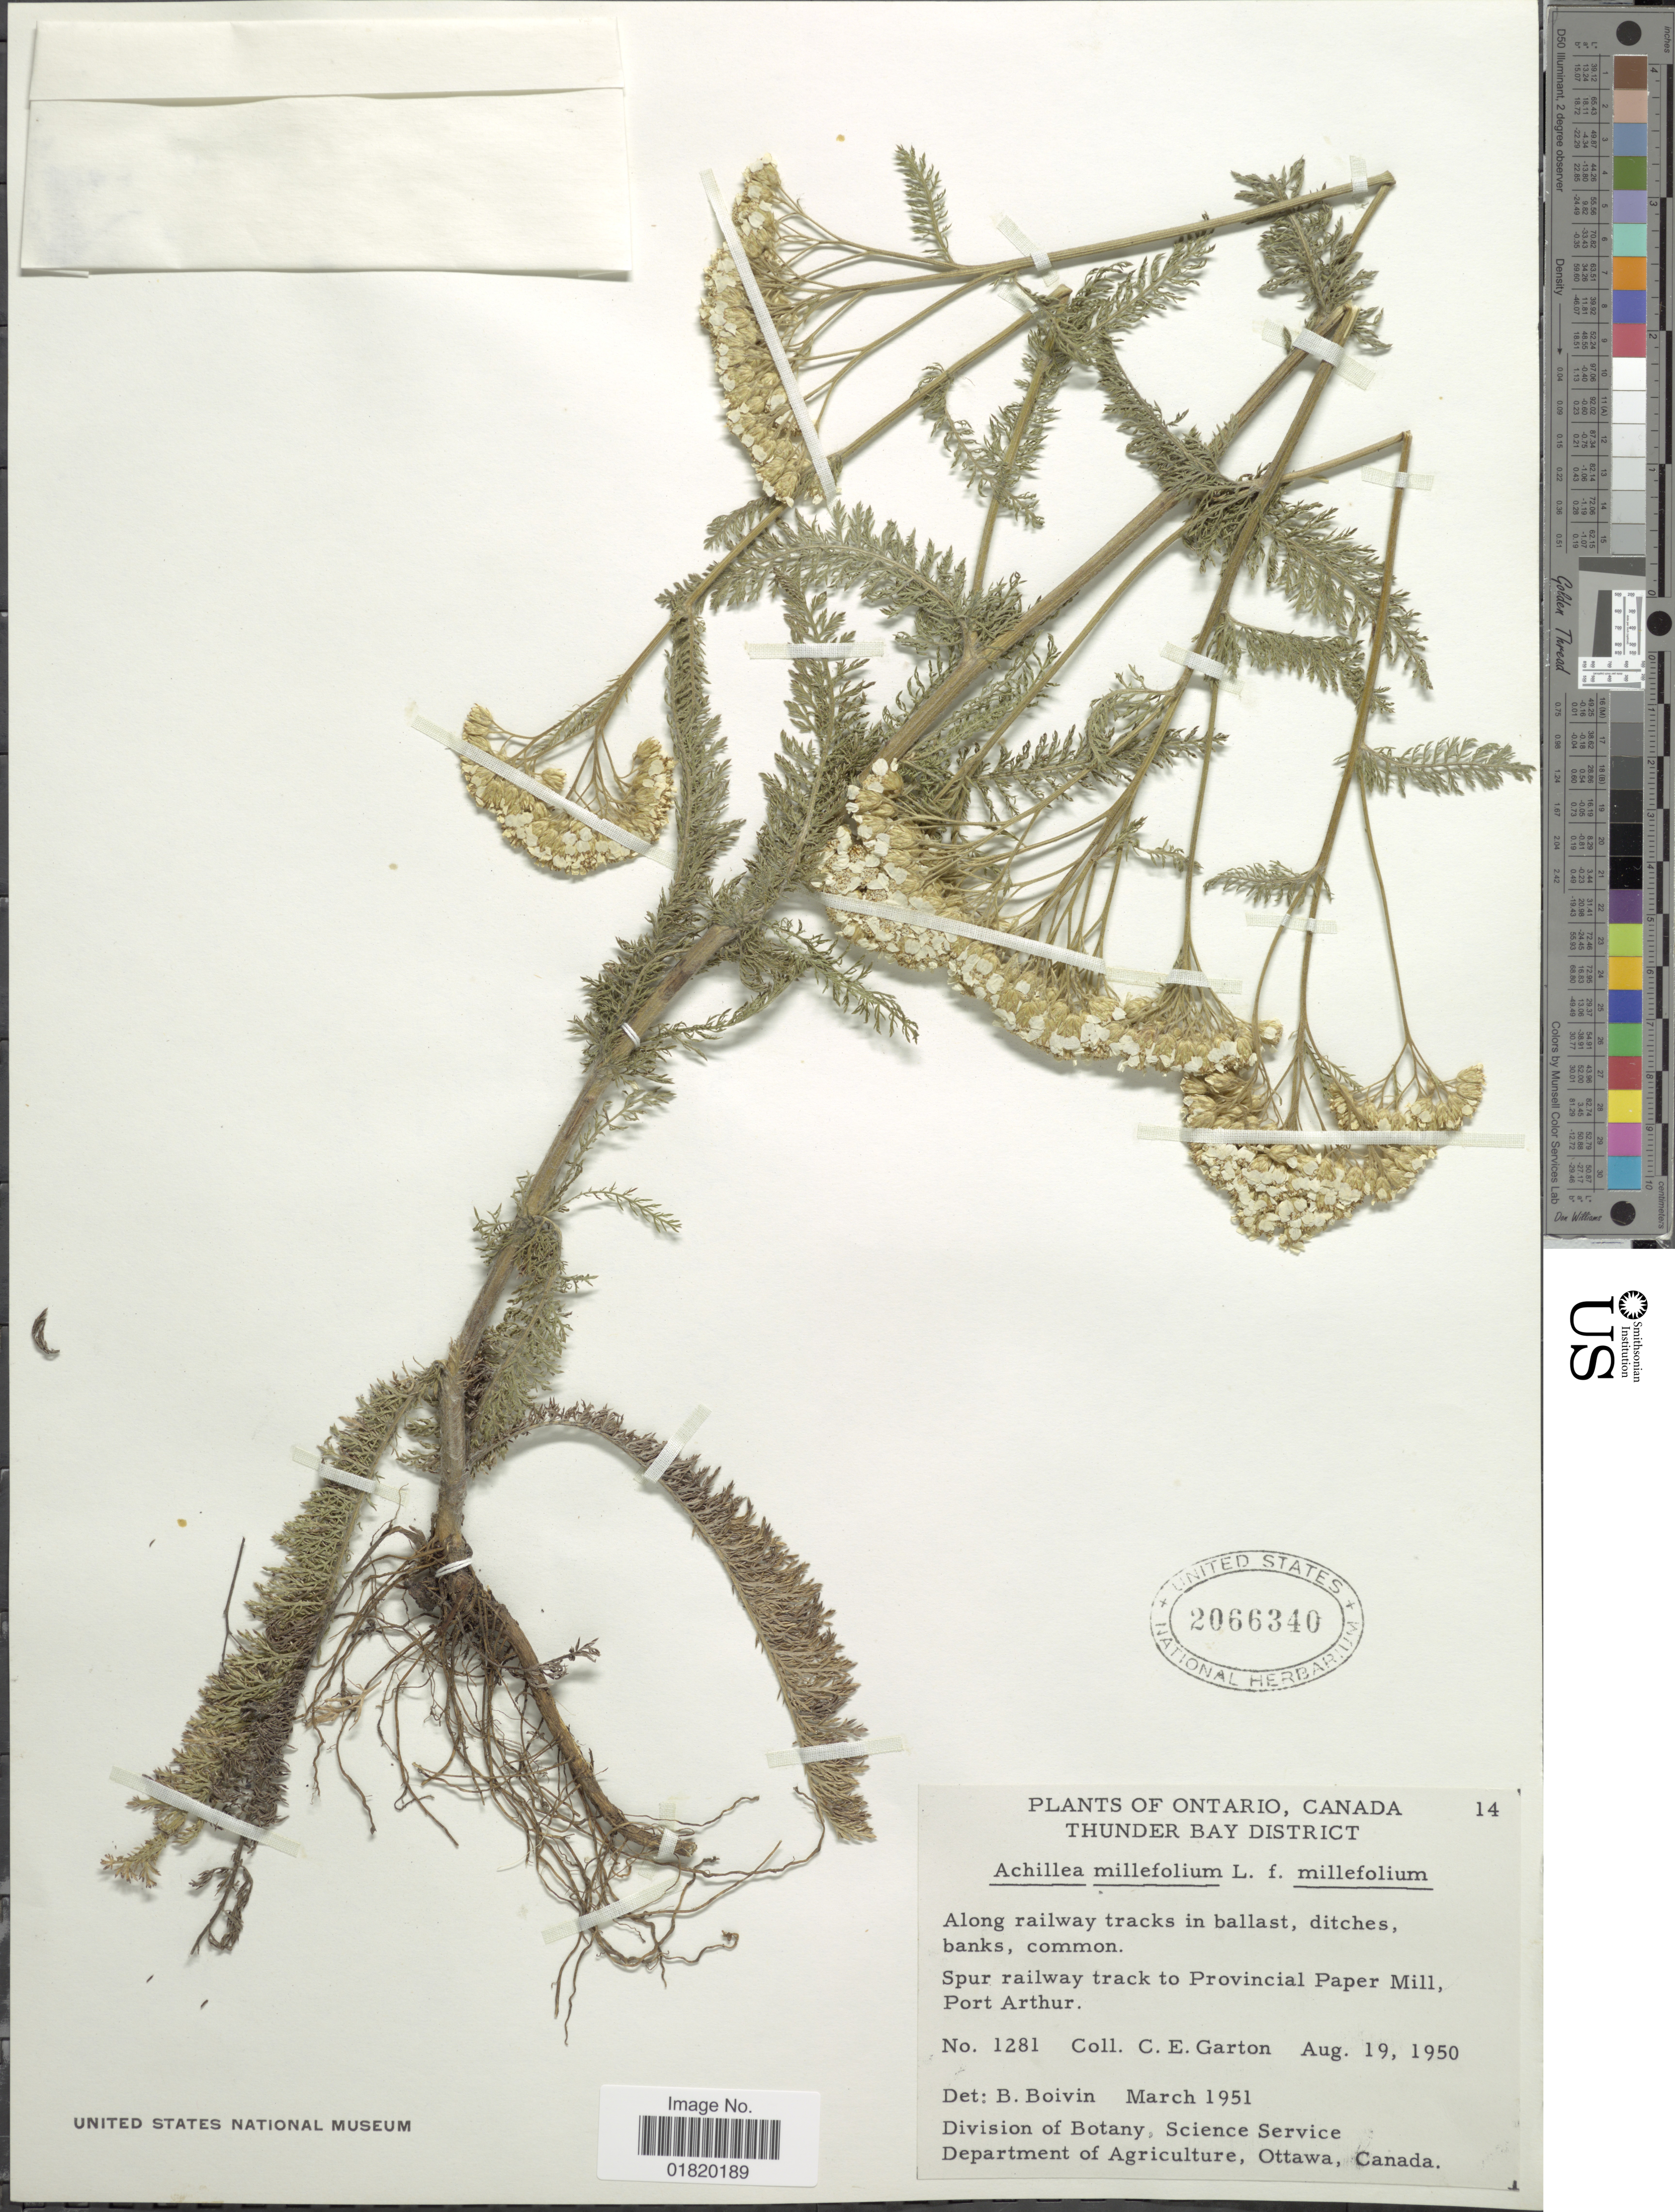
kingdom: Plantae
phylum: Tracheophyta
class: Magnoliopsida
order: Asterales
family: Asteraceae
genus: Achillea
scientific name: Achillea millefolium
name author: L.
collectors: C. E. Garton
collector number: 1281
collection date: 1950-08-19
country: Canada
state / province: Ontario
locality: Thunder Bay District. Spur railway track to Provincial Paper Mill, Post Arthur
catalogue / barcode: US 2066340